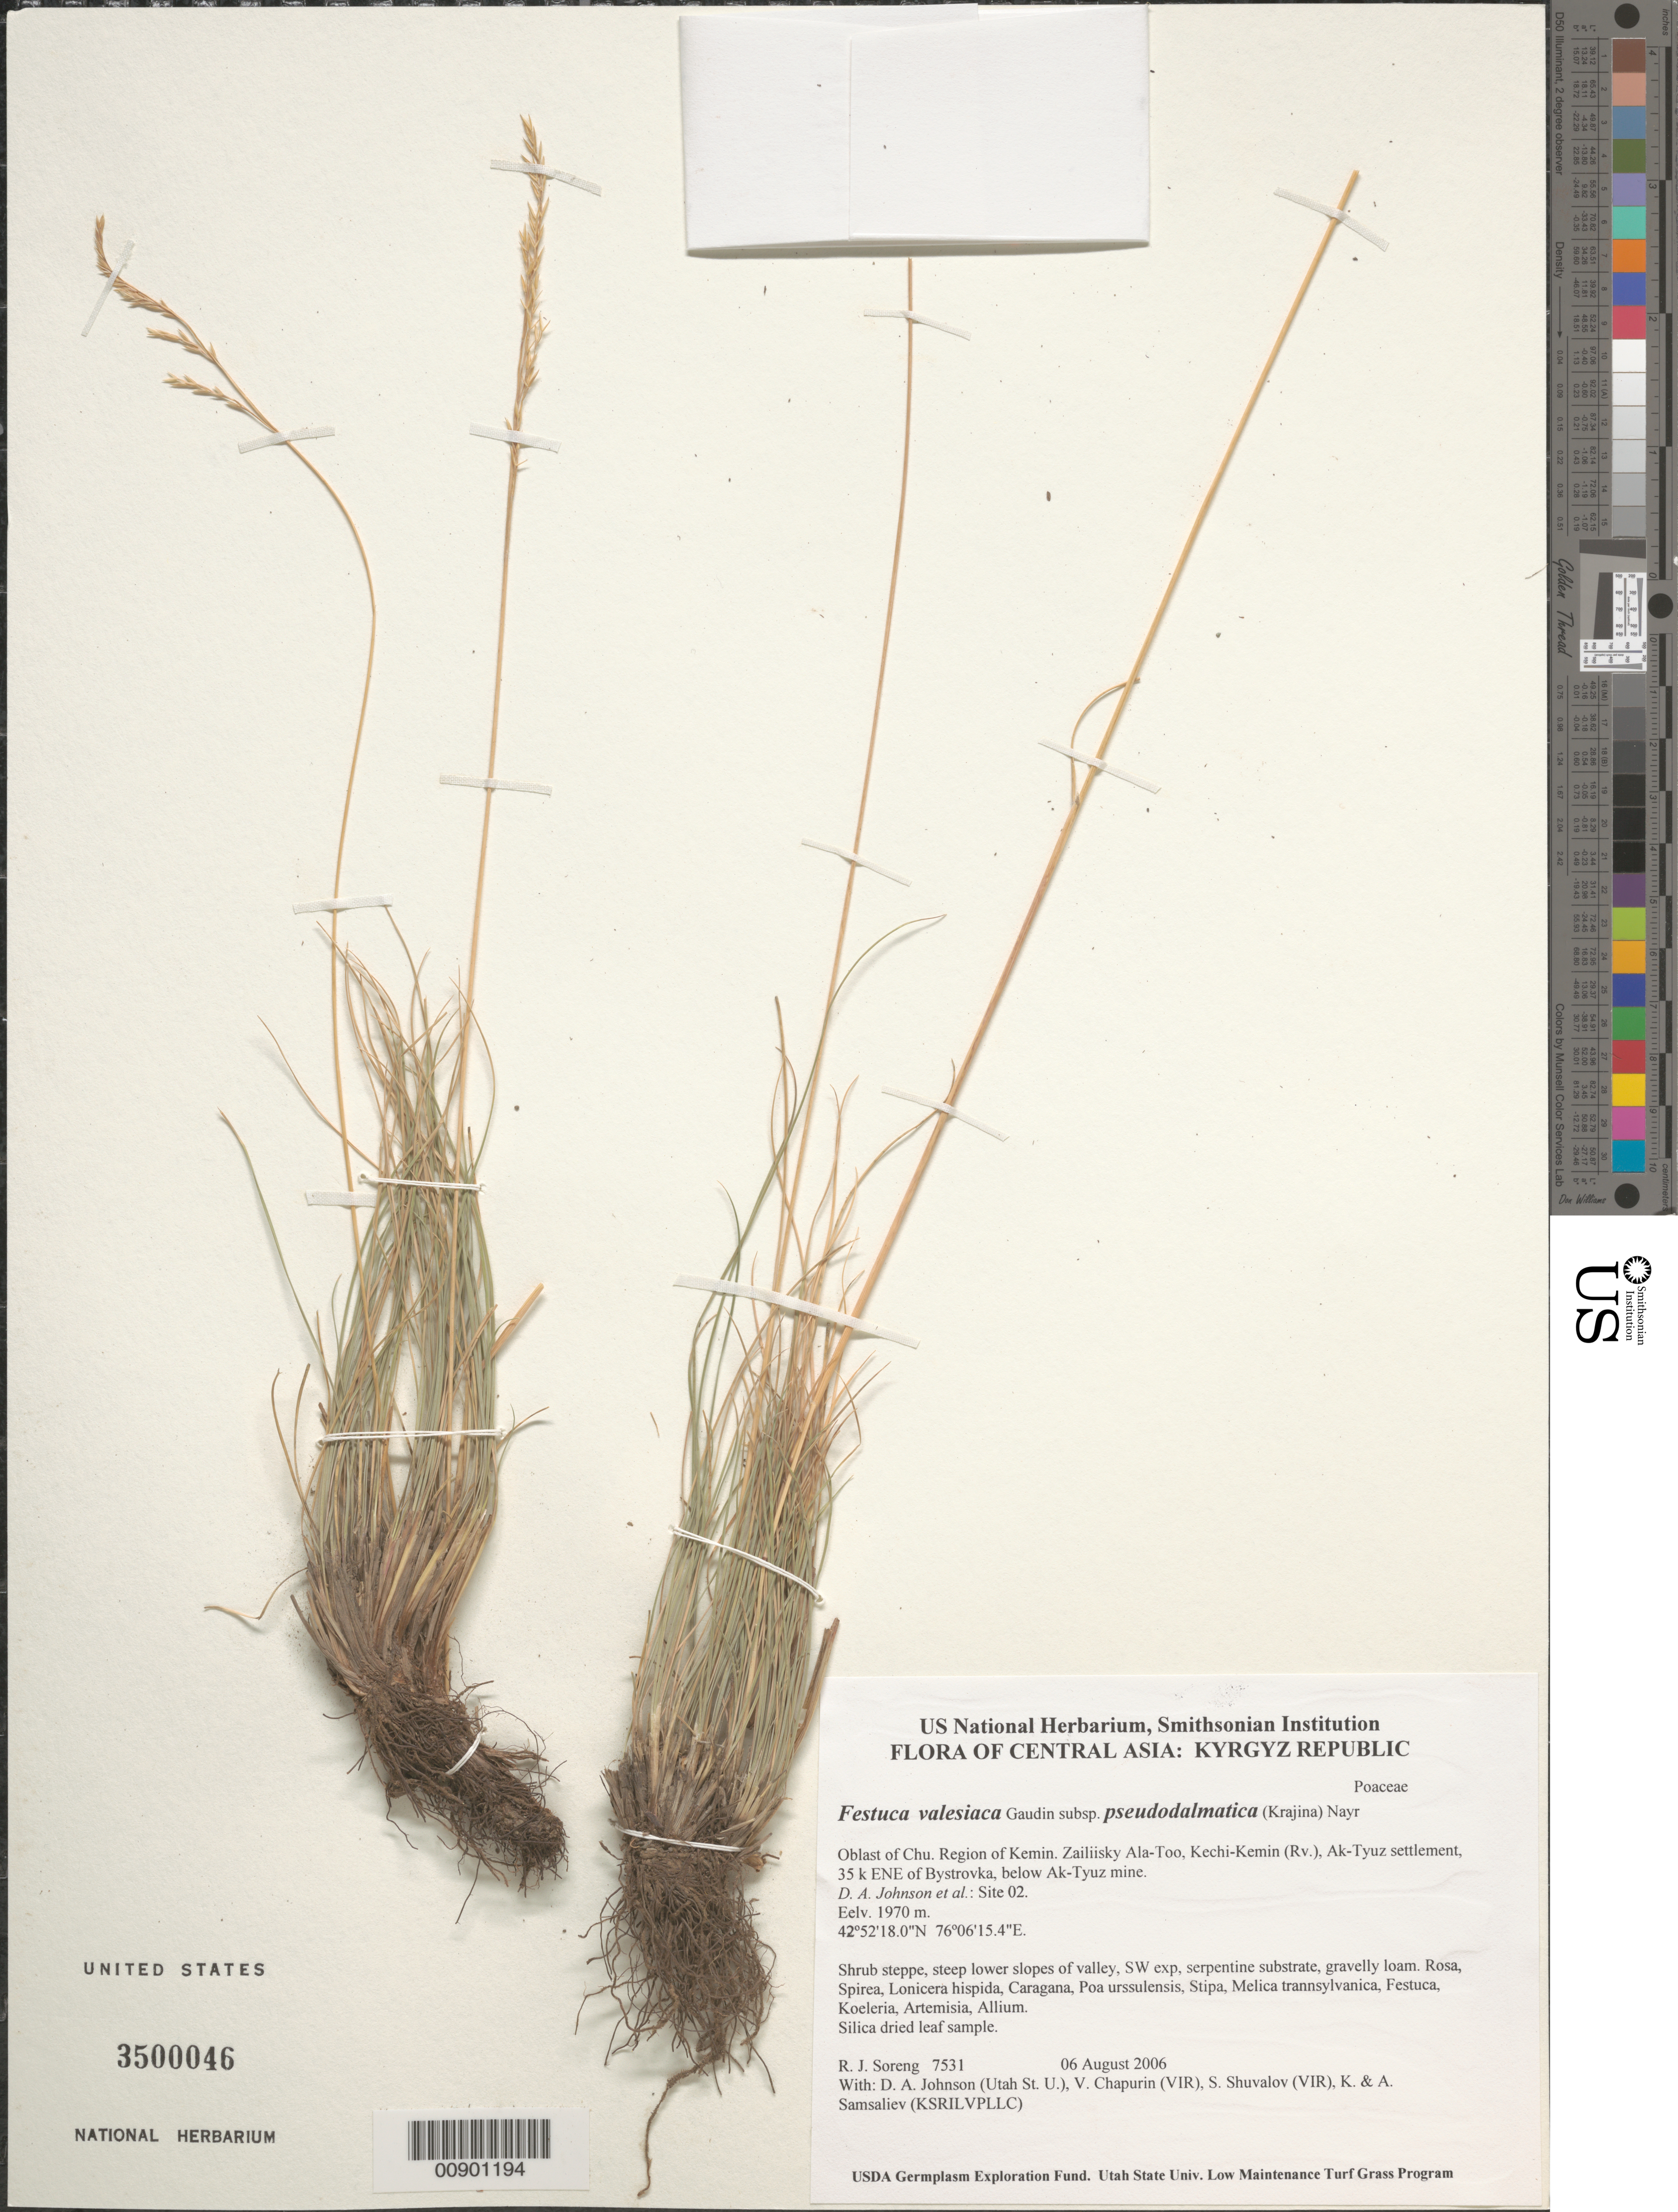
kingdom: Plantae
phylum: Tracheophyta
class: Liliopsida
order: Poales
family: Poaceae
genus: Festuca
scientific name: Festuca valesiaca subsp. pseudodalmatica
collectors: R. J. Soreng, D. Johnson, S. Shuvalov, V. Chapurin, K. Samsaliev & A. Samsaliev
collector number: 7531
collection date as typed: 06 Aug 2006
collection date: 2006-08-06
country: Kyrgyzstan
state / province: Chu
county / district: Kemin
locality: Zailiisky Ala-Too, Kechi-Kemin (Rv.), Ak-Tyuz settlement, 35 km ENE of Bystrovka, below Ak-Tyuz mine.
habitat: Shrub steppe, steep lower slopes of valley, SW exp, serpentine substrate, gravelly loam,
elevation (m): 1970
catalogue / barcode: US 3500046